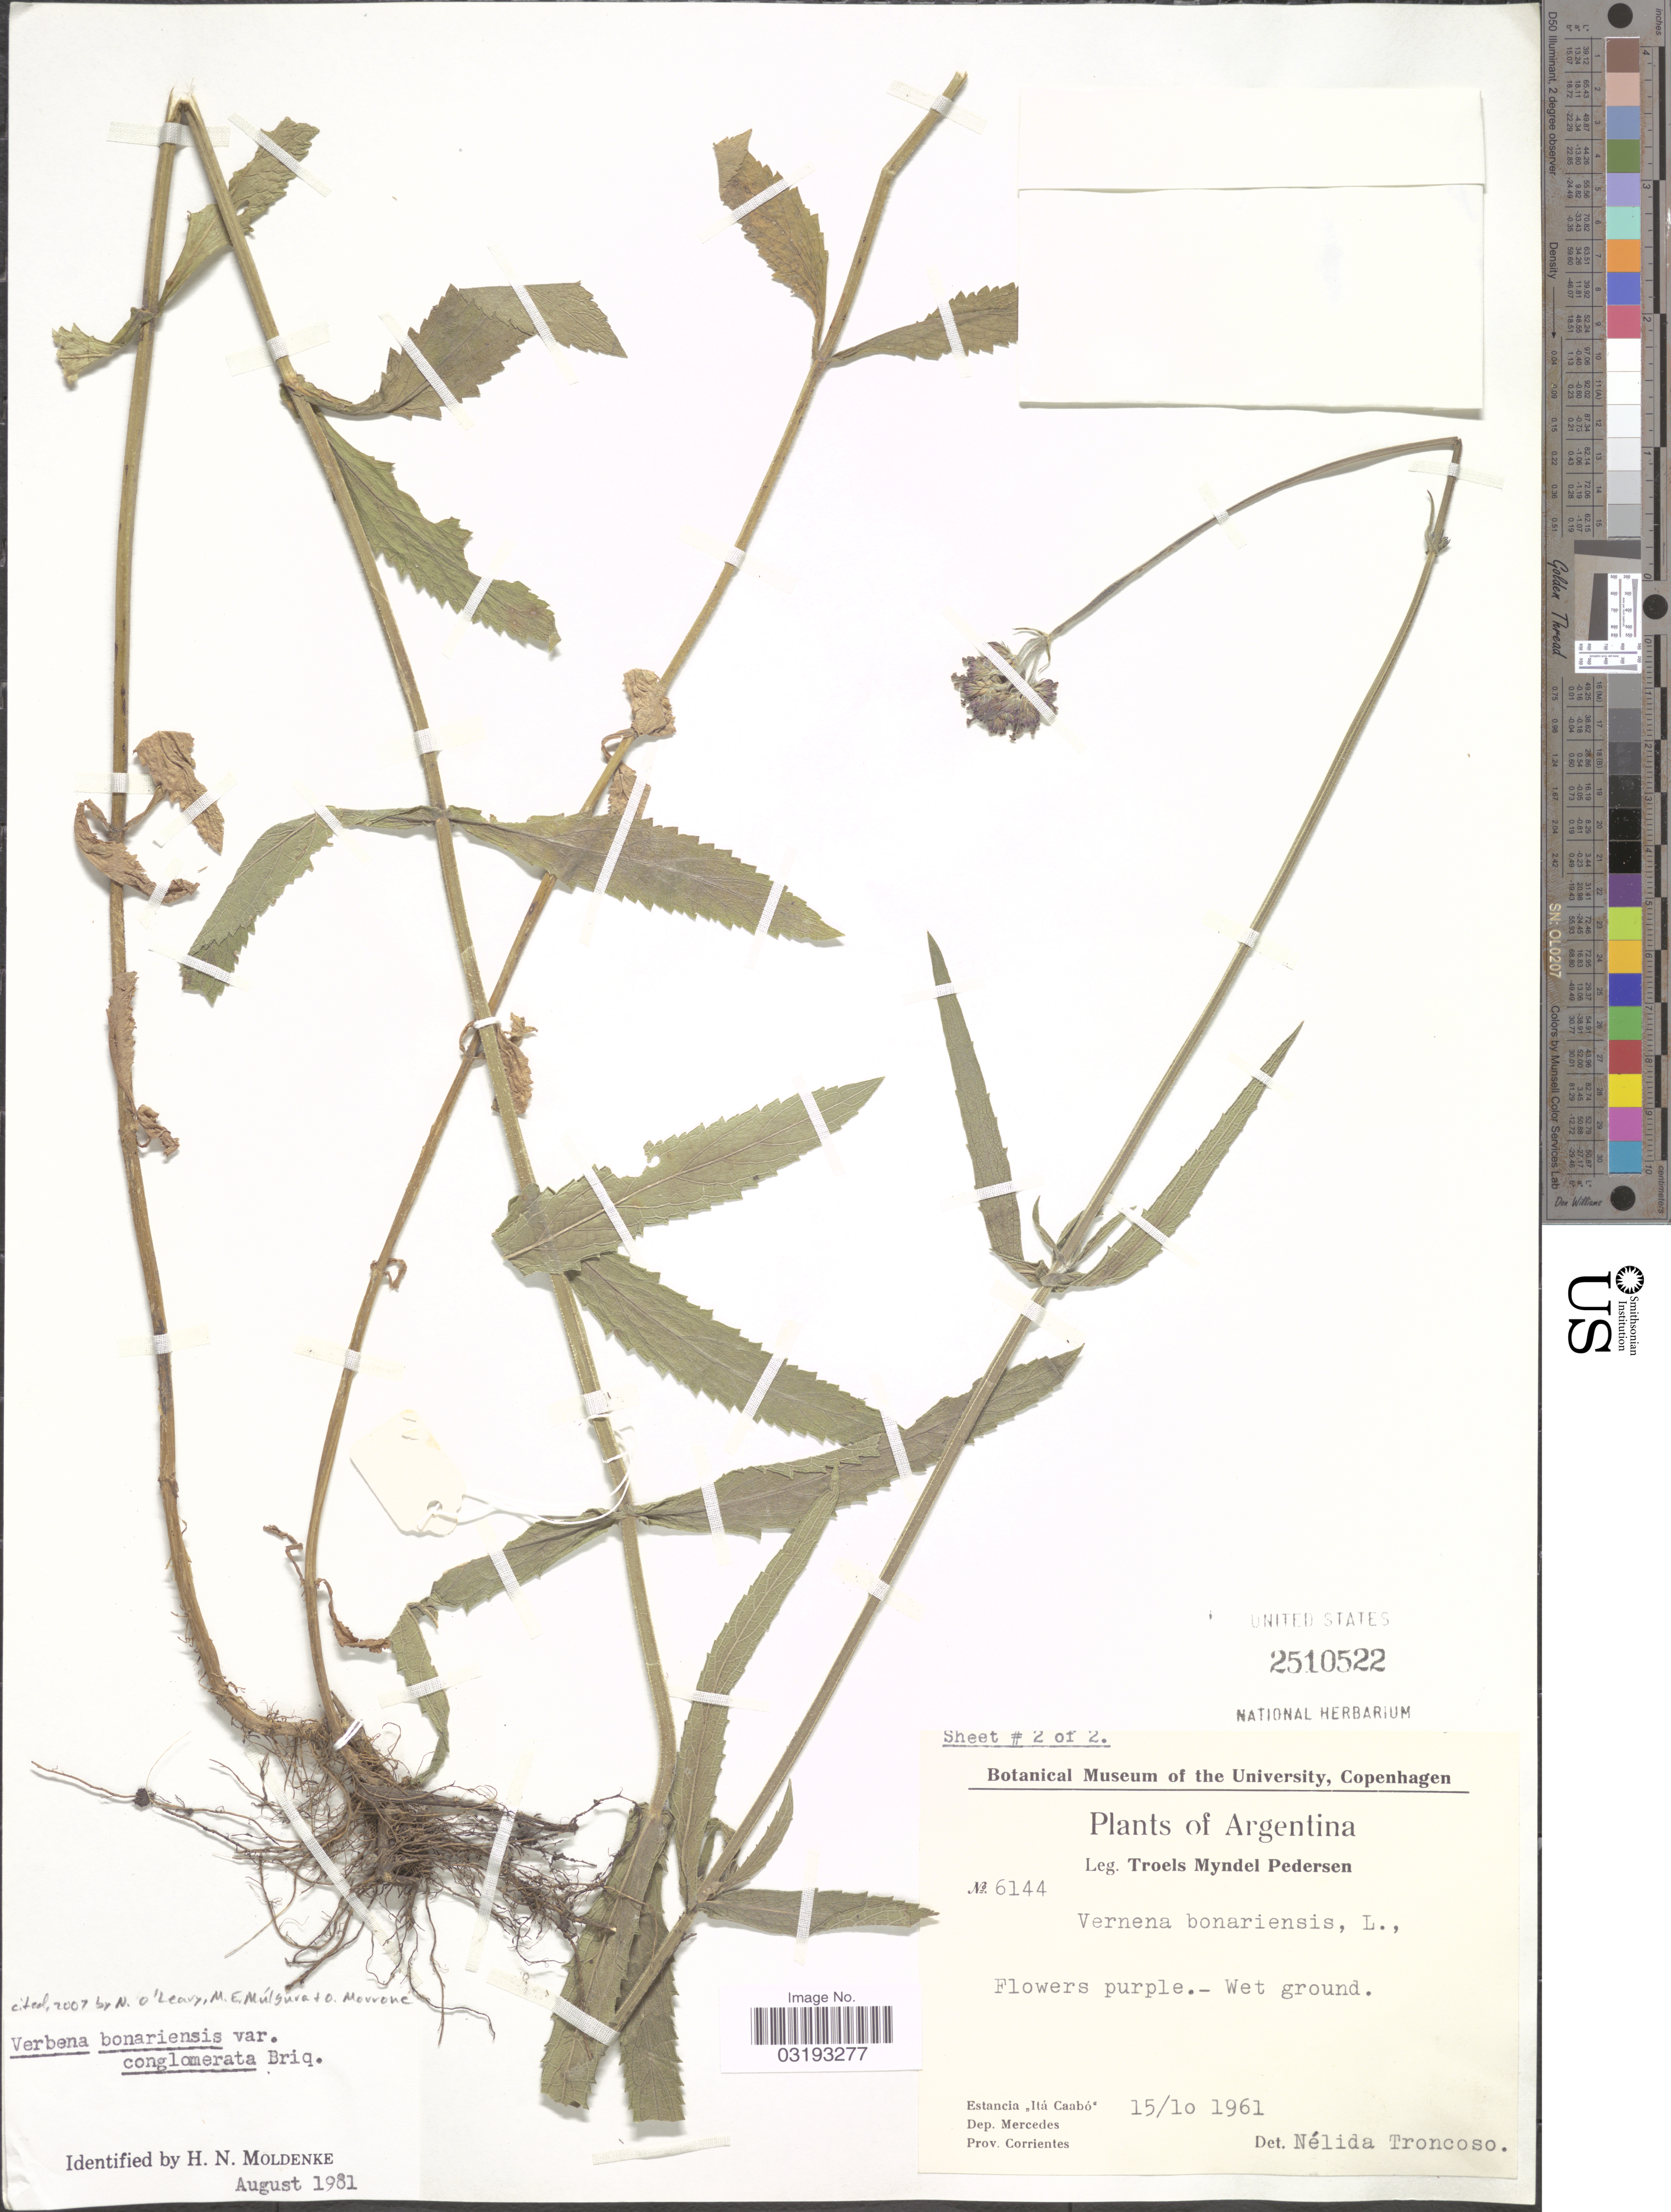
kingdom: Plantae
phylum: Tracheophyta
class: Magnoliopsida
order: Lamiales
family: Verbenaceae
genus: Verbena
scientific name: Verbena bonariensis var. conglomerata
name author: Briq.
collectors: T. Pederson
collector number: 6144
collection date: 1961-10-15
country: Argentina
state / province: Corrientes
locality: Estancia "Ita Caabó". Dep. Mercedes.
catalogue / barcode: US 2510522